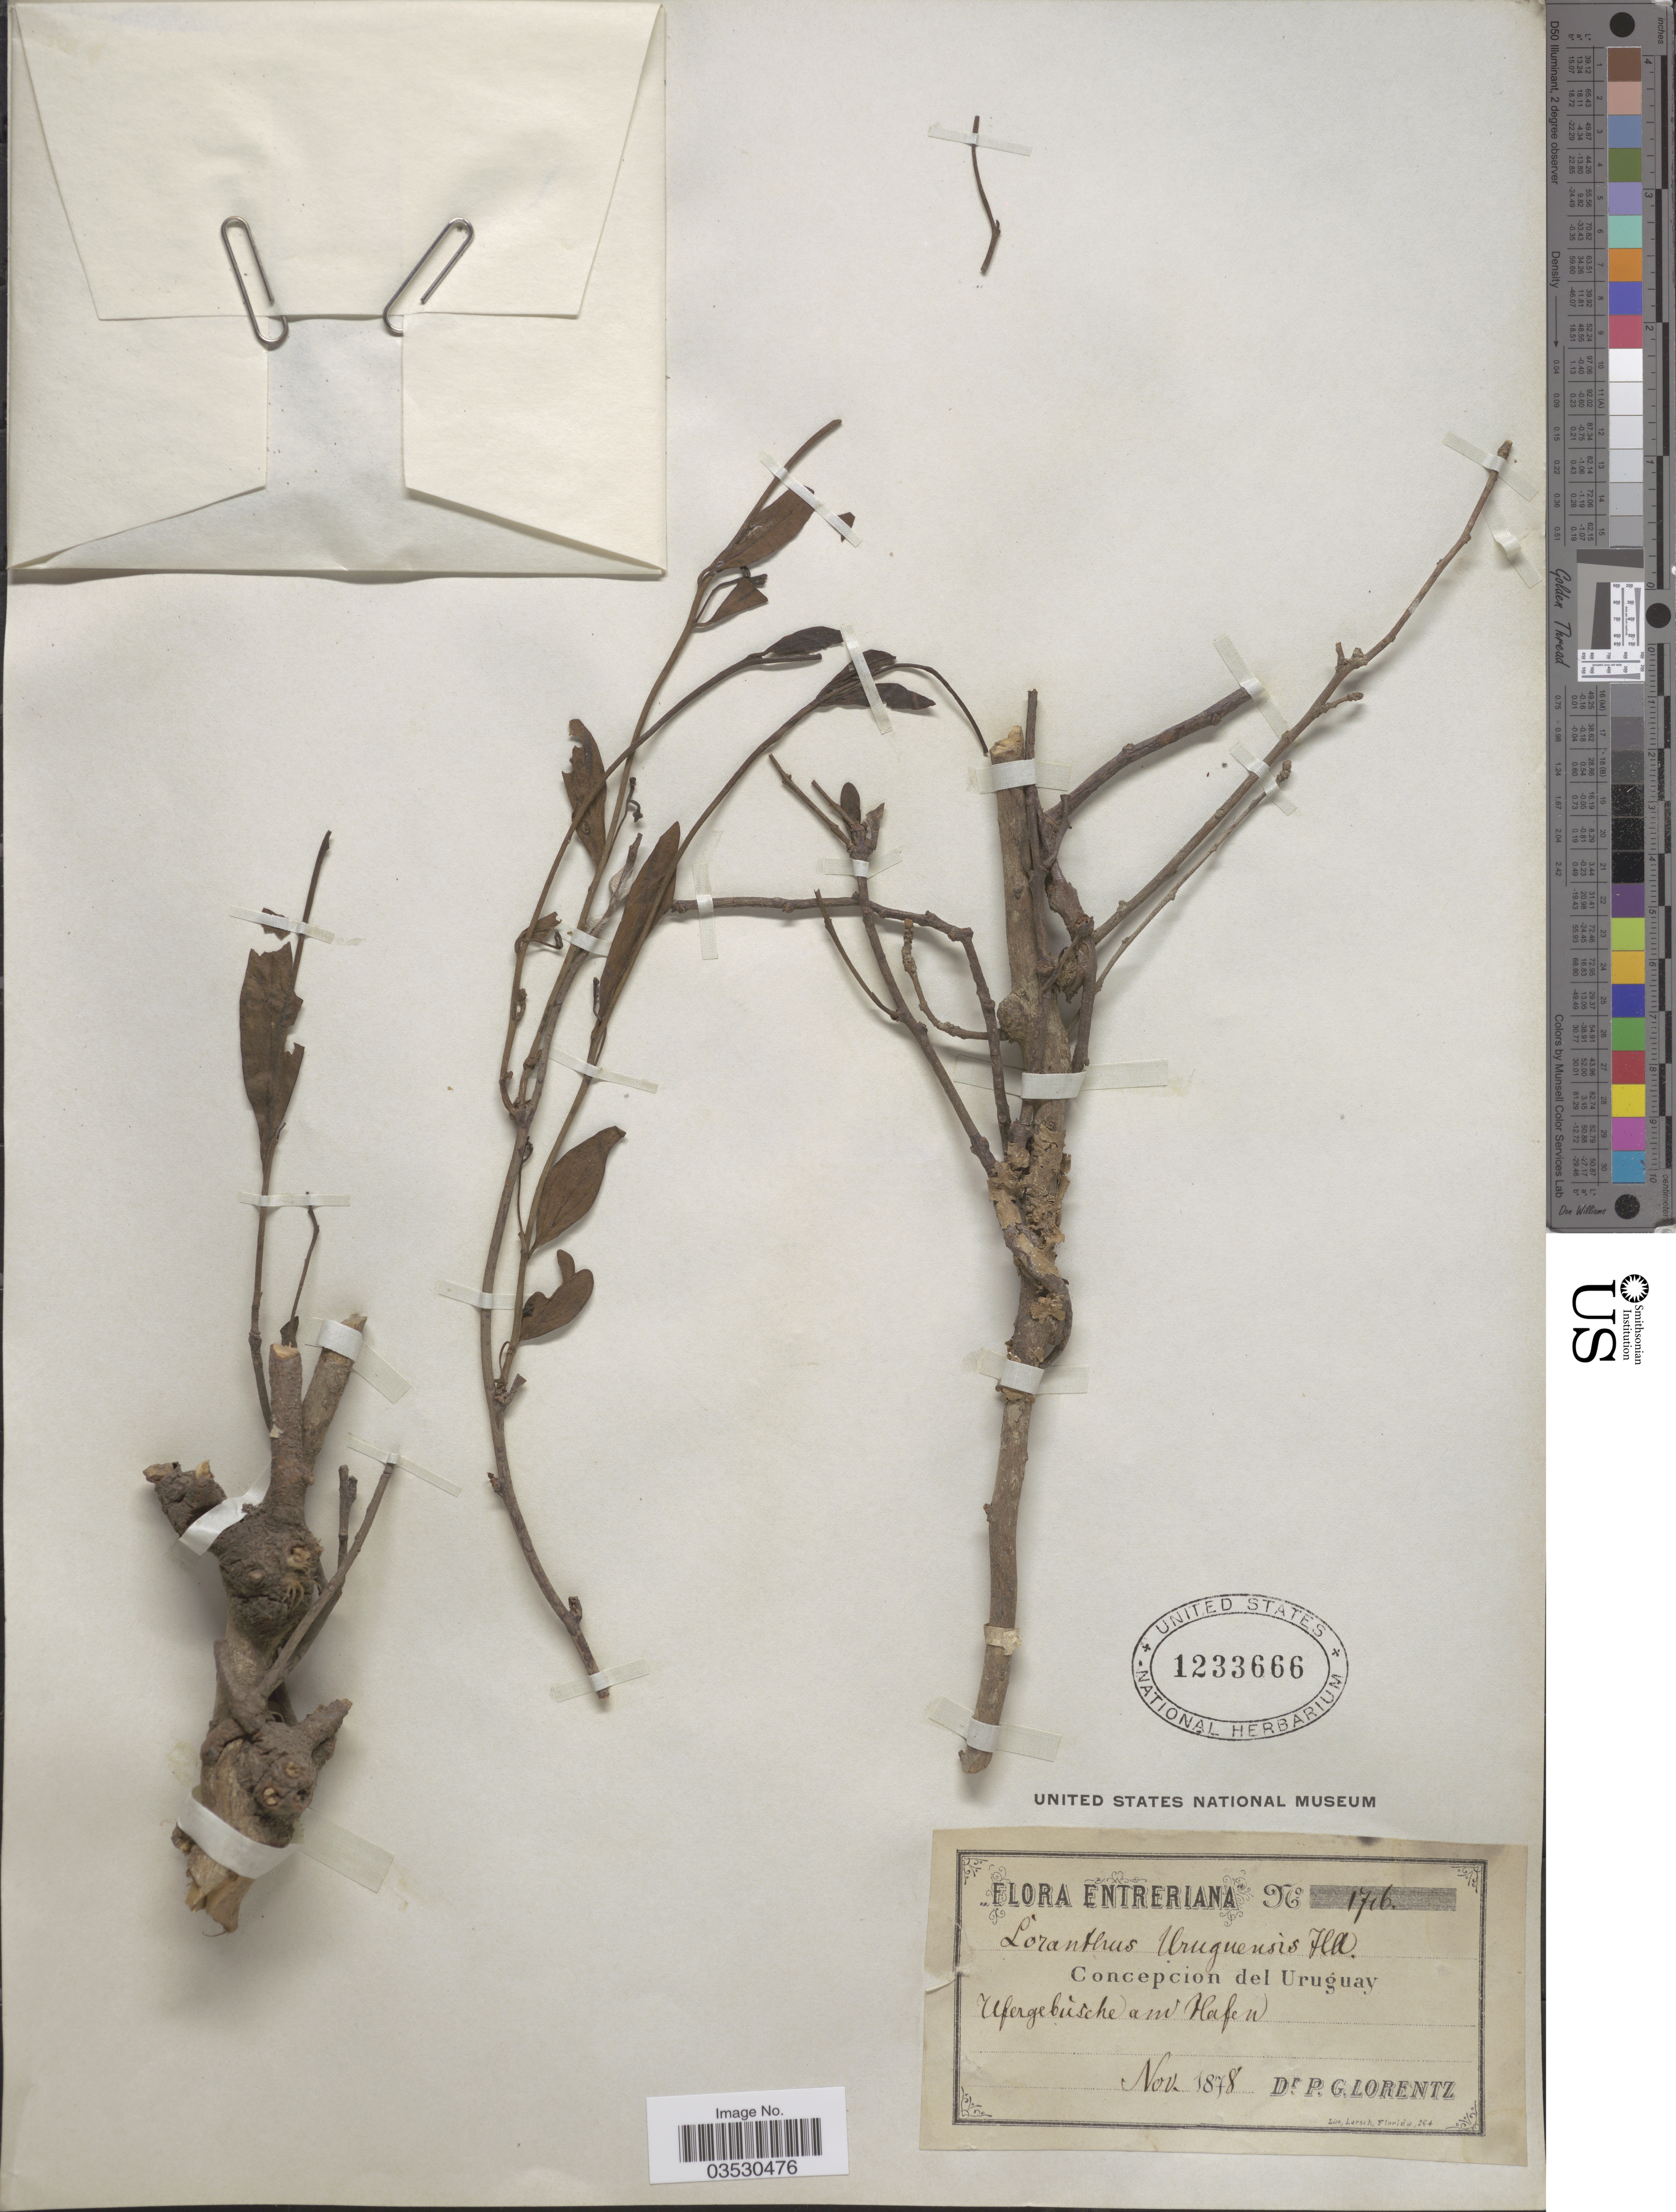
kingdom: Plantae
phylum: Tracheophyta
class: Magnoliopsida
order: Santalales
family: Loranthaceae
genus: Struthanthus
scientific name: Struthanthus uraguensis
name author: G. Don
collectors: P. G. Lorentz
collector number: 1716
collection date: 1878-11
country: Uruguay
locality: Concepcion del Uruguay. Ufergebúsche am Hafen. Entreriana.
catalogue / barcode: US 1233666